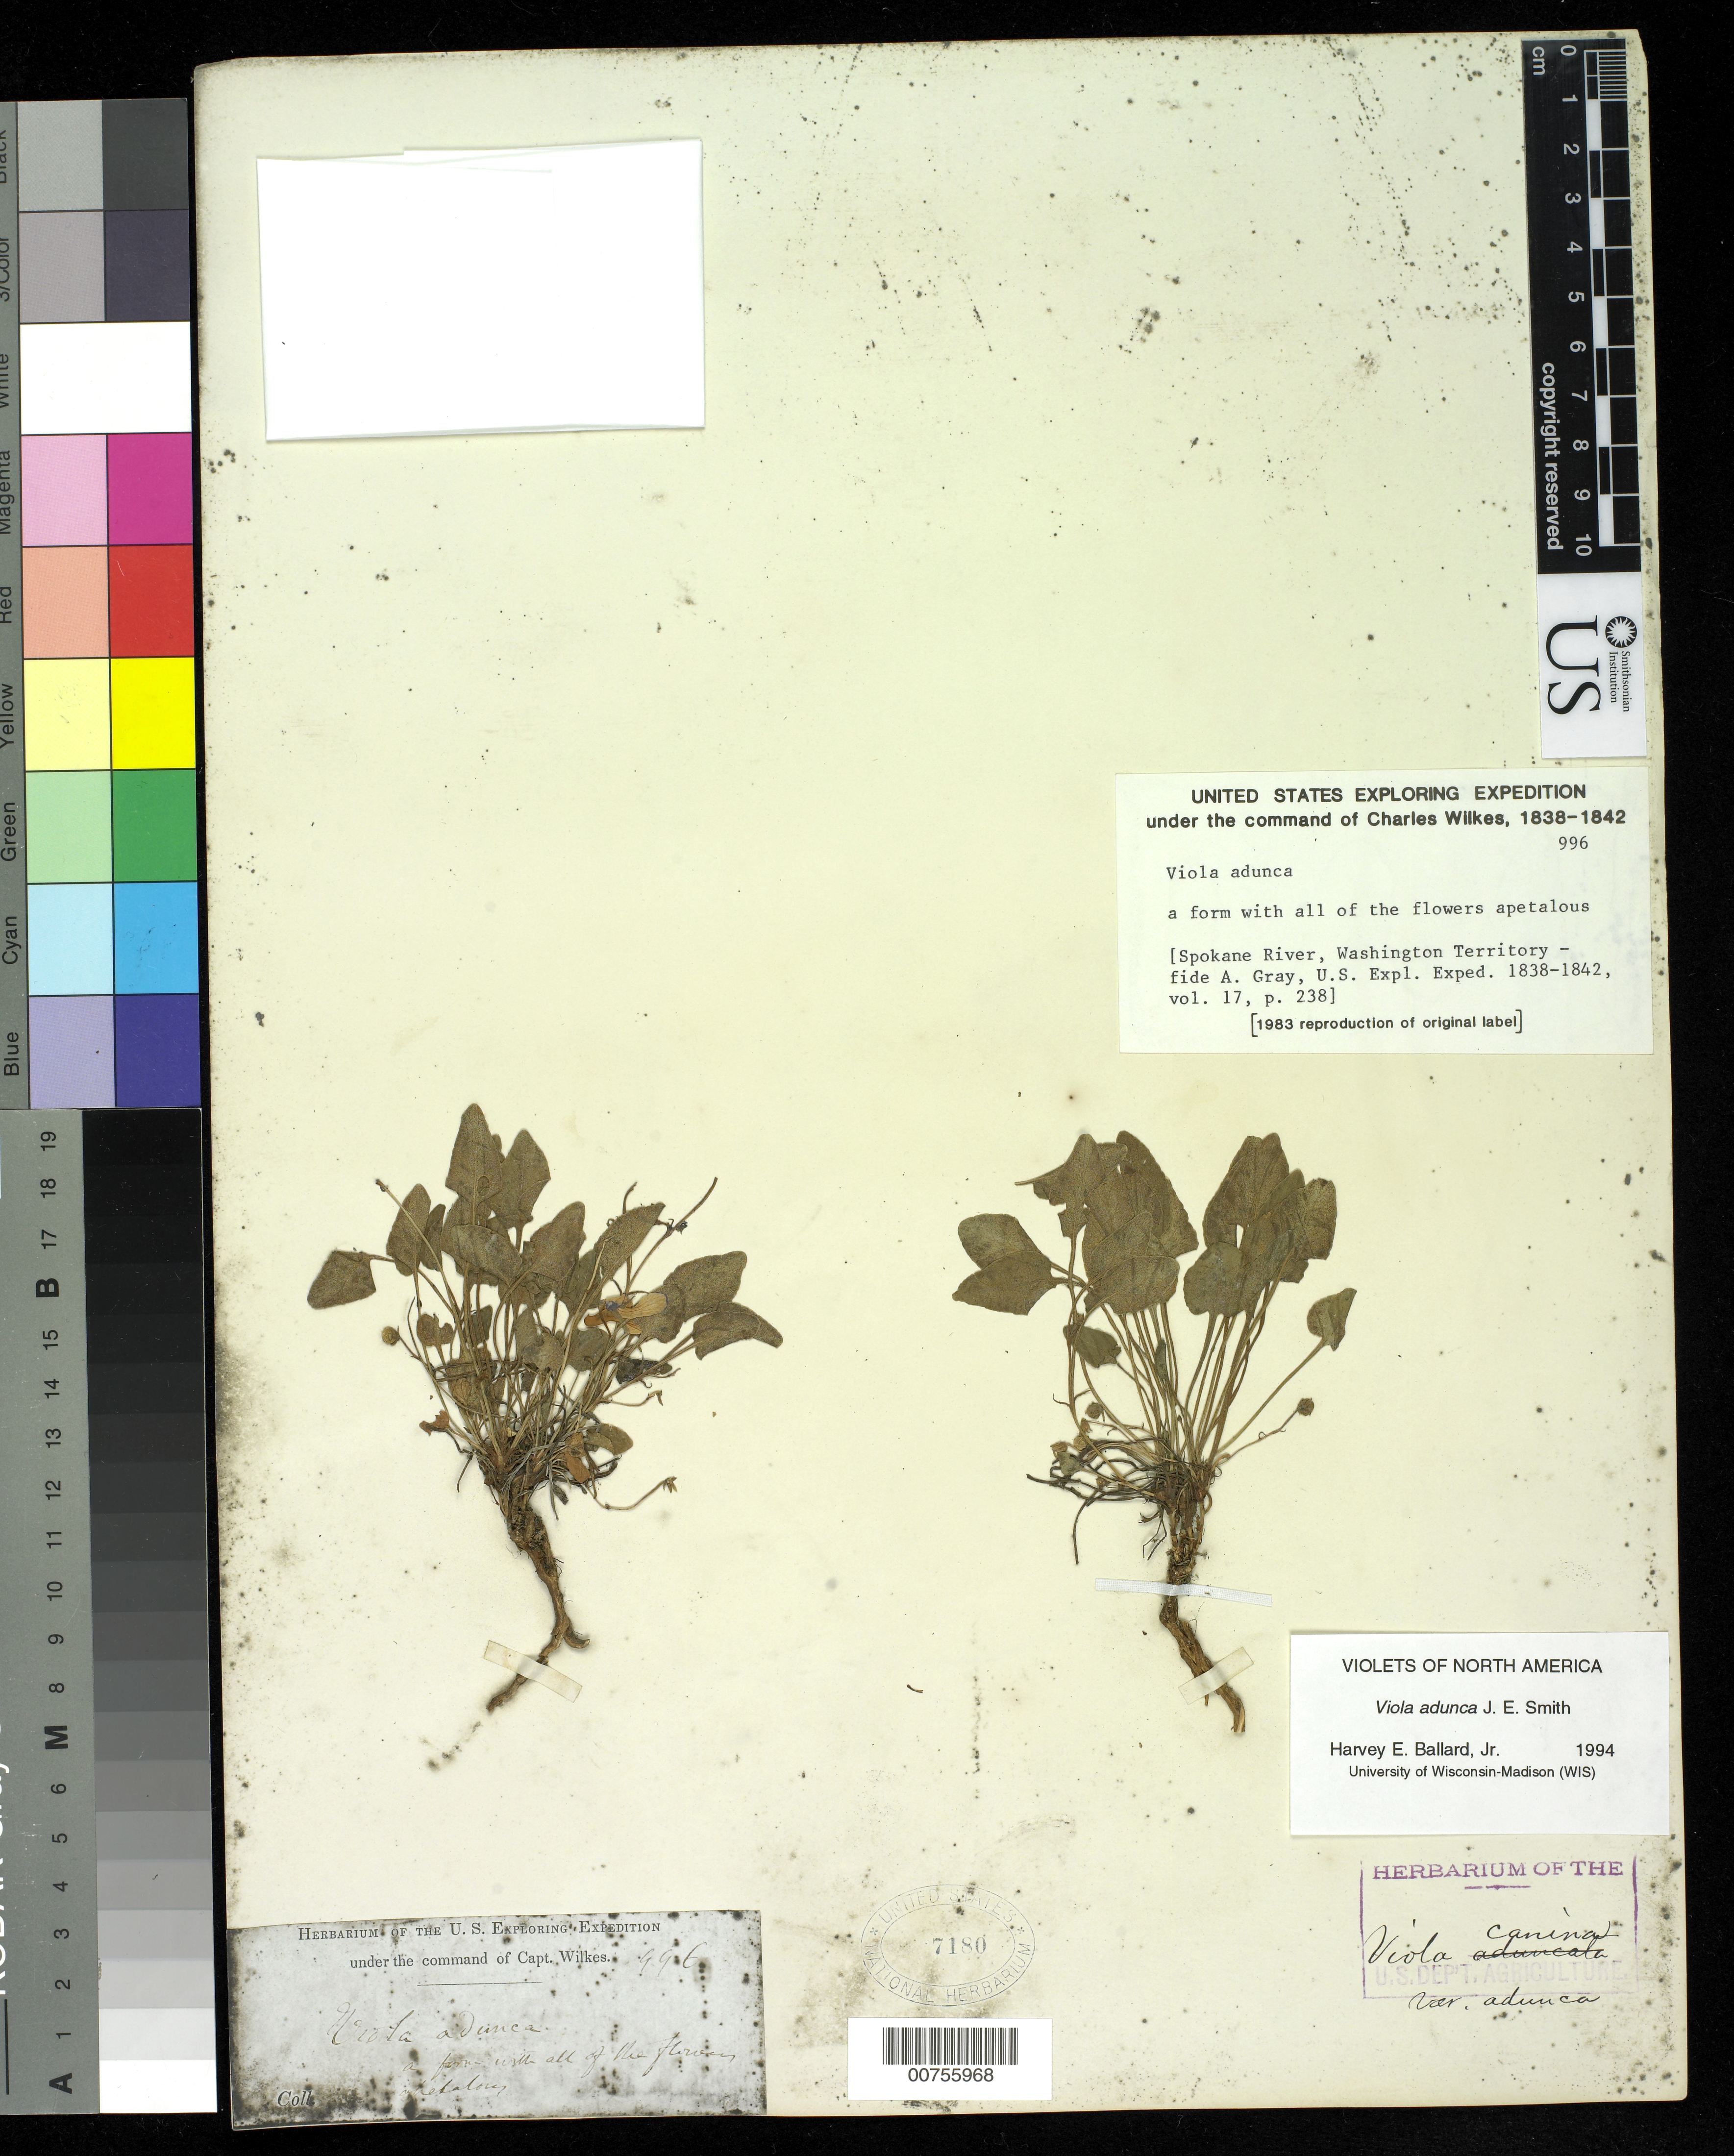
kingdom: Plantae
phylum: Tracheophyta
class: Magnoliopsida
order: Malpighiales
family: Violaceae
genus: Viola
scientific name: Viola adunca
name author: Sm.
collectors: Wilkes Explor. Exped.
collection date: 1838/1842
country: United States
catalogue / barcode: US 7180